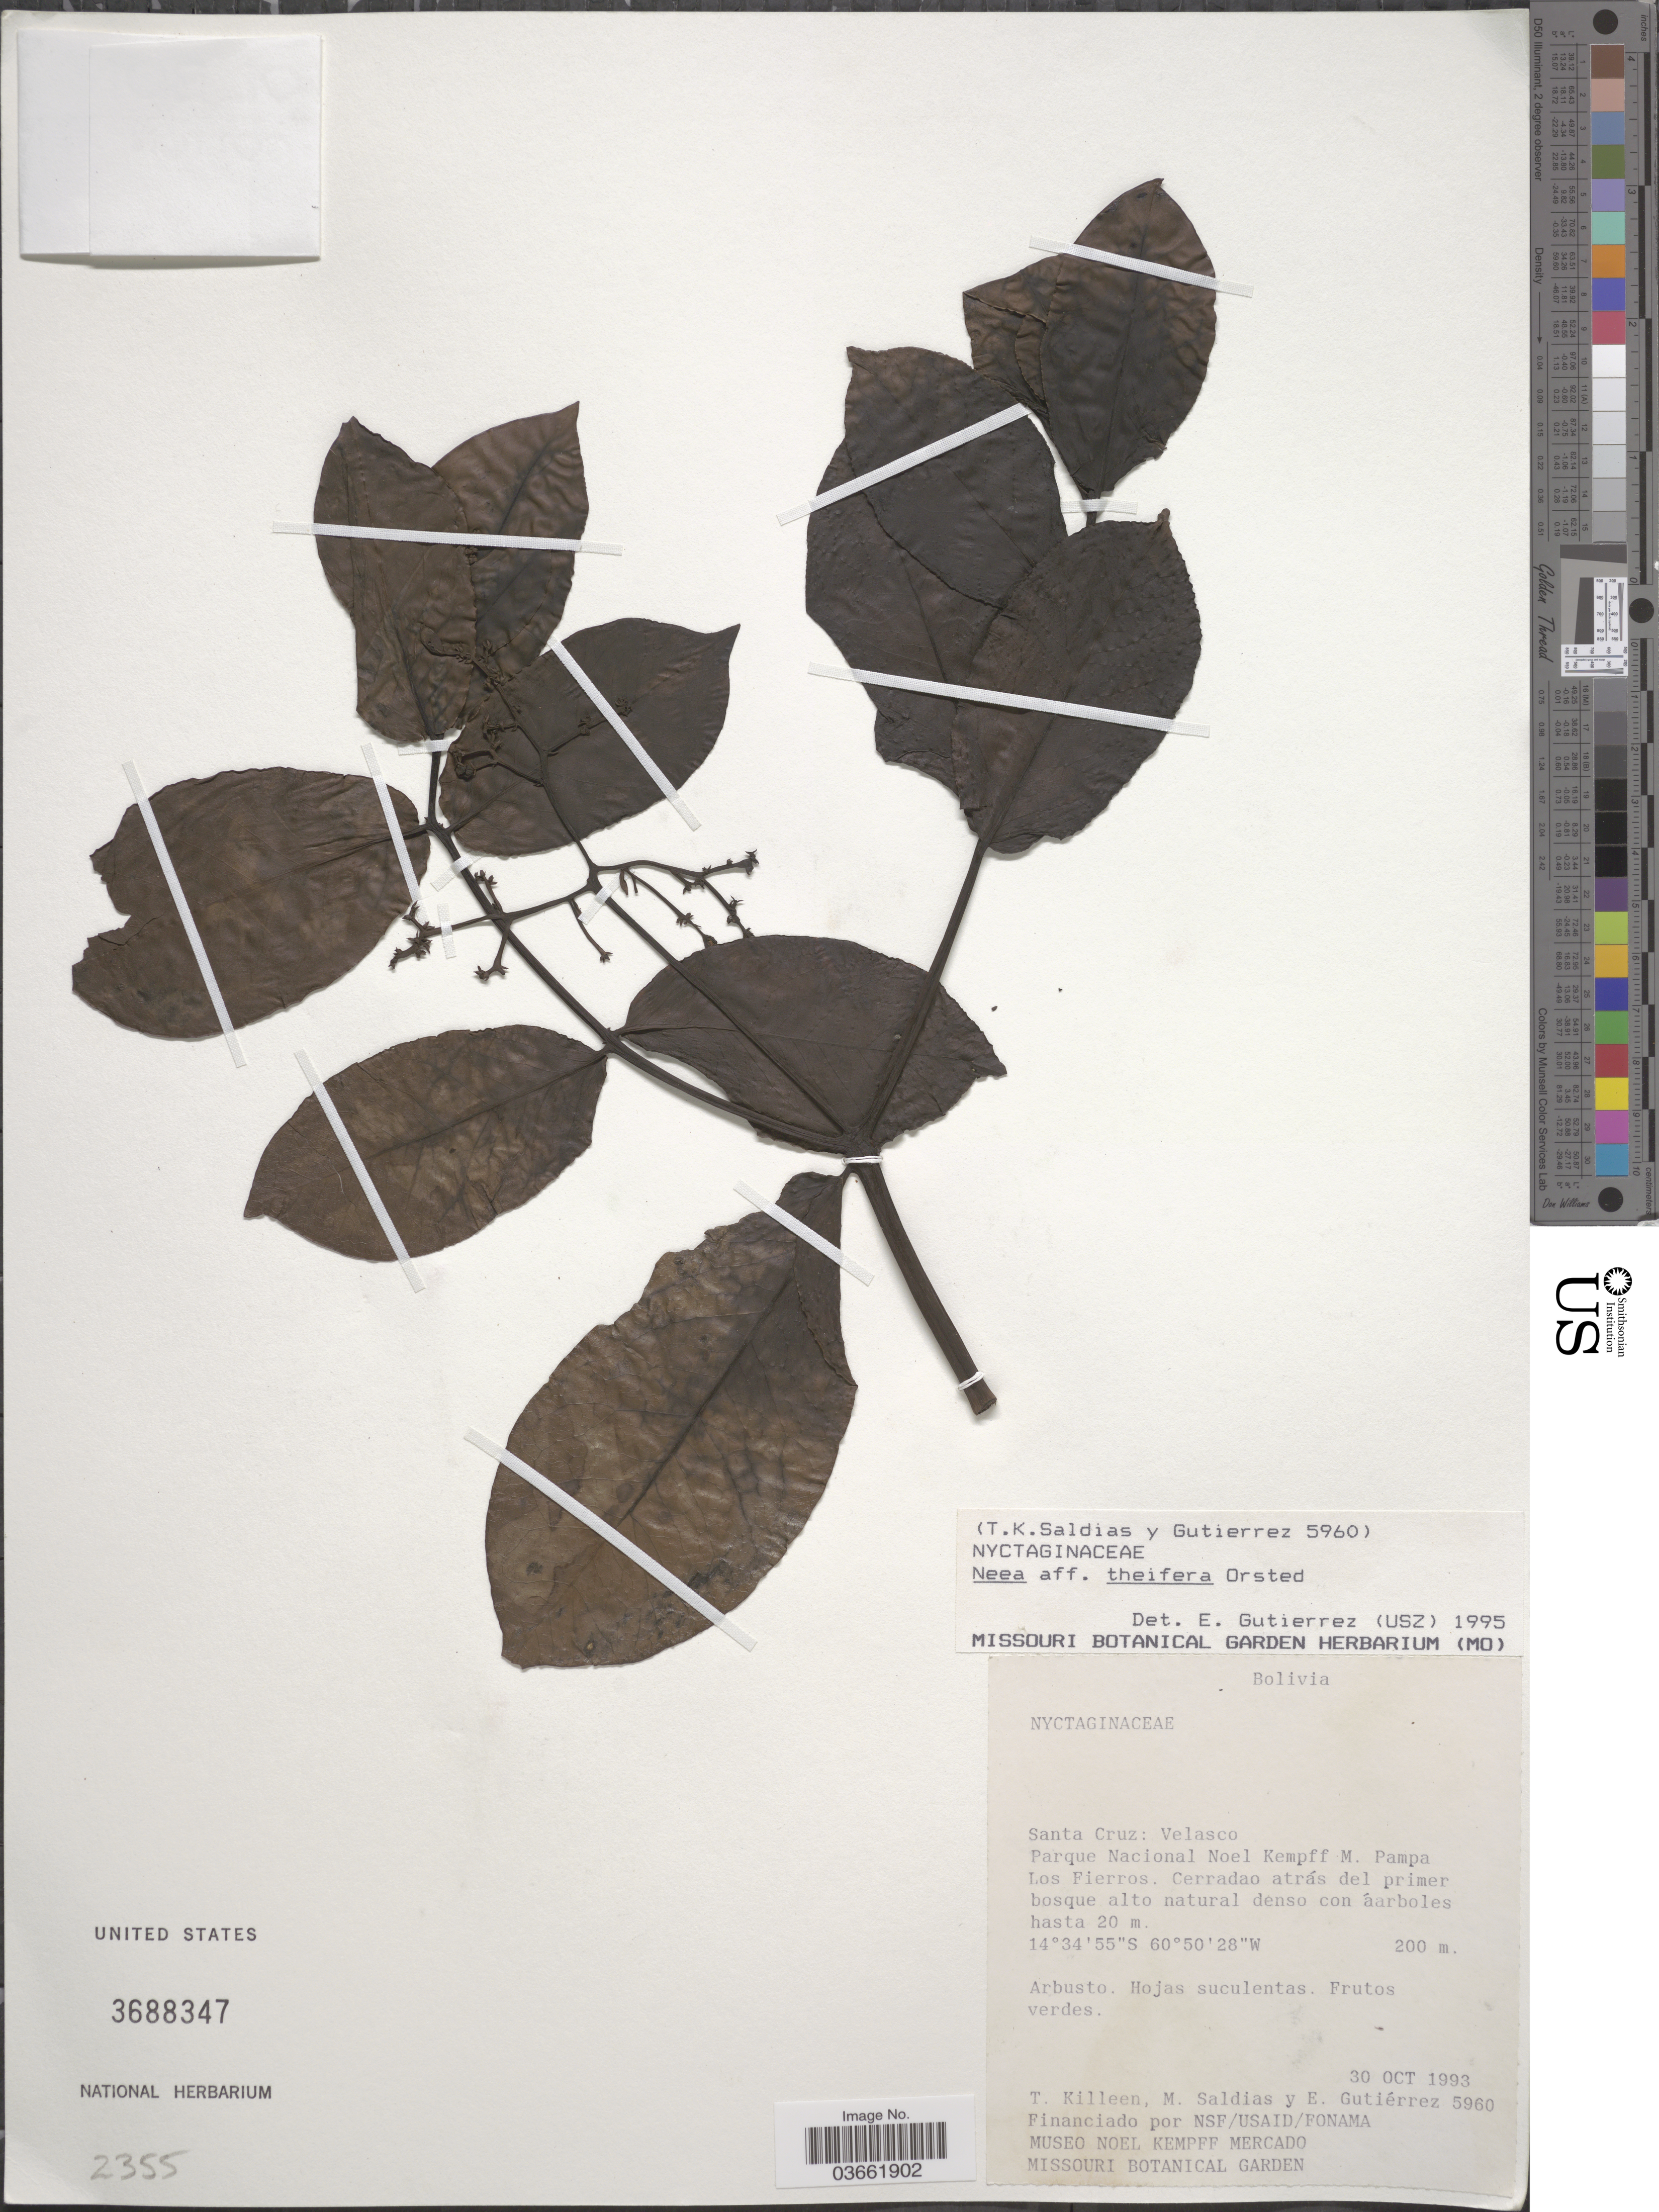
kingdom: Plantae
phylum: Tracheophyta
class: Magnoliopsida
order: Caryophyllales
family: Nyctaginaceae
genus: Neea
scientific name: Neea theifera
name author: Oerst.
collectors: T. J. Killeen, M. Saldias & E. Gutiérrez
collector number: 5960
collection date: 1993-10-30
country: Bolivia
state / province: Santa Cruz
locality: Velasco. Parque Nacional Noel Kempff M. Pampa Los Fierros.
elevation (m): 200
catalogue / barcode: US 3688347